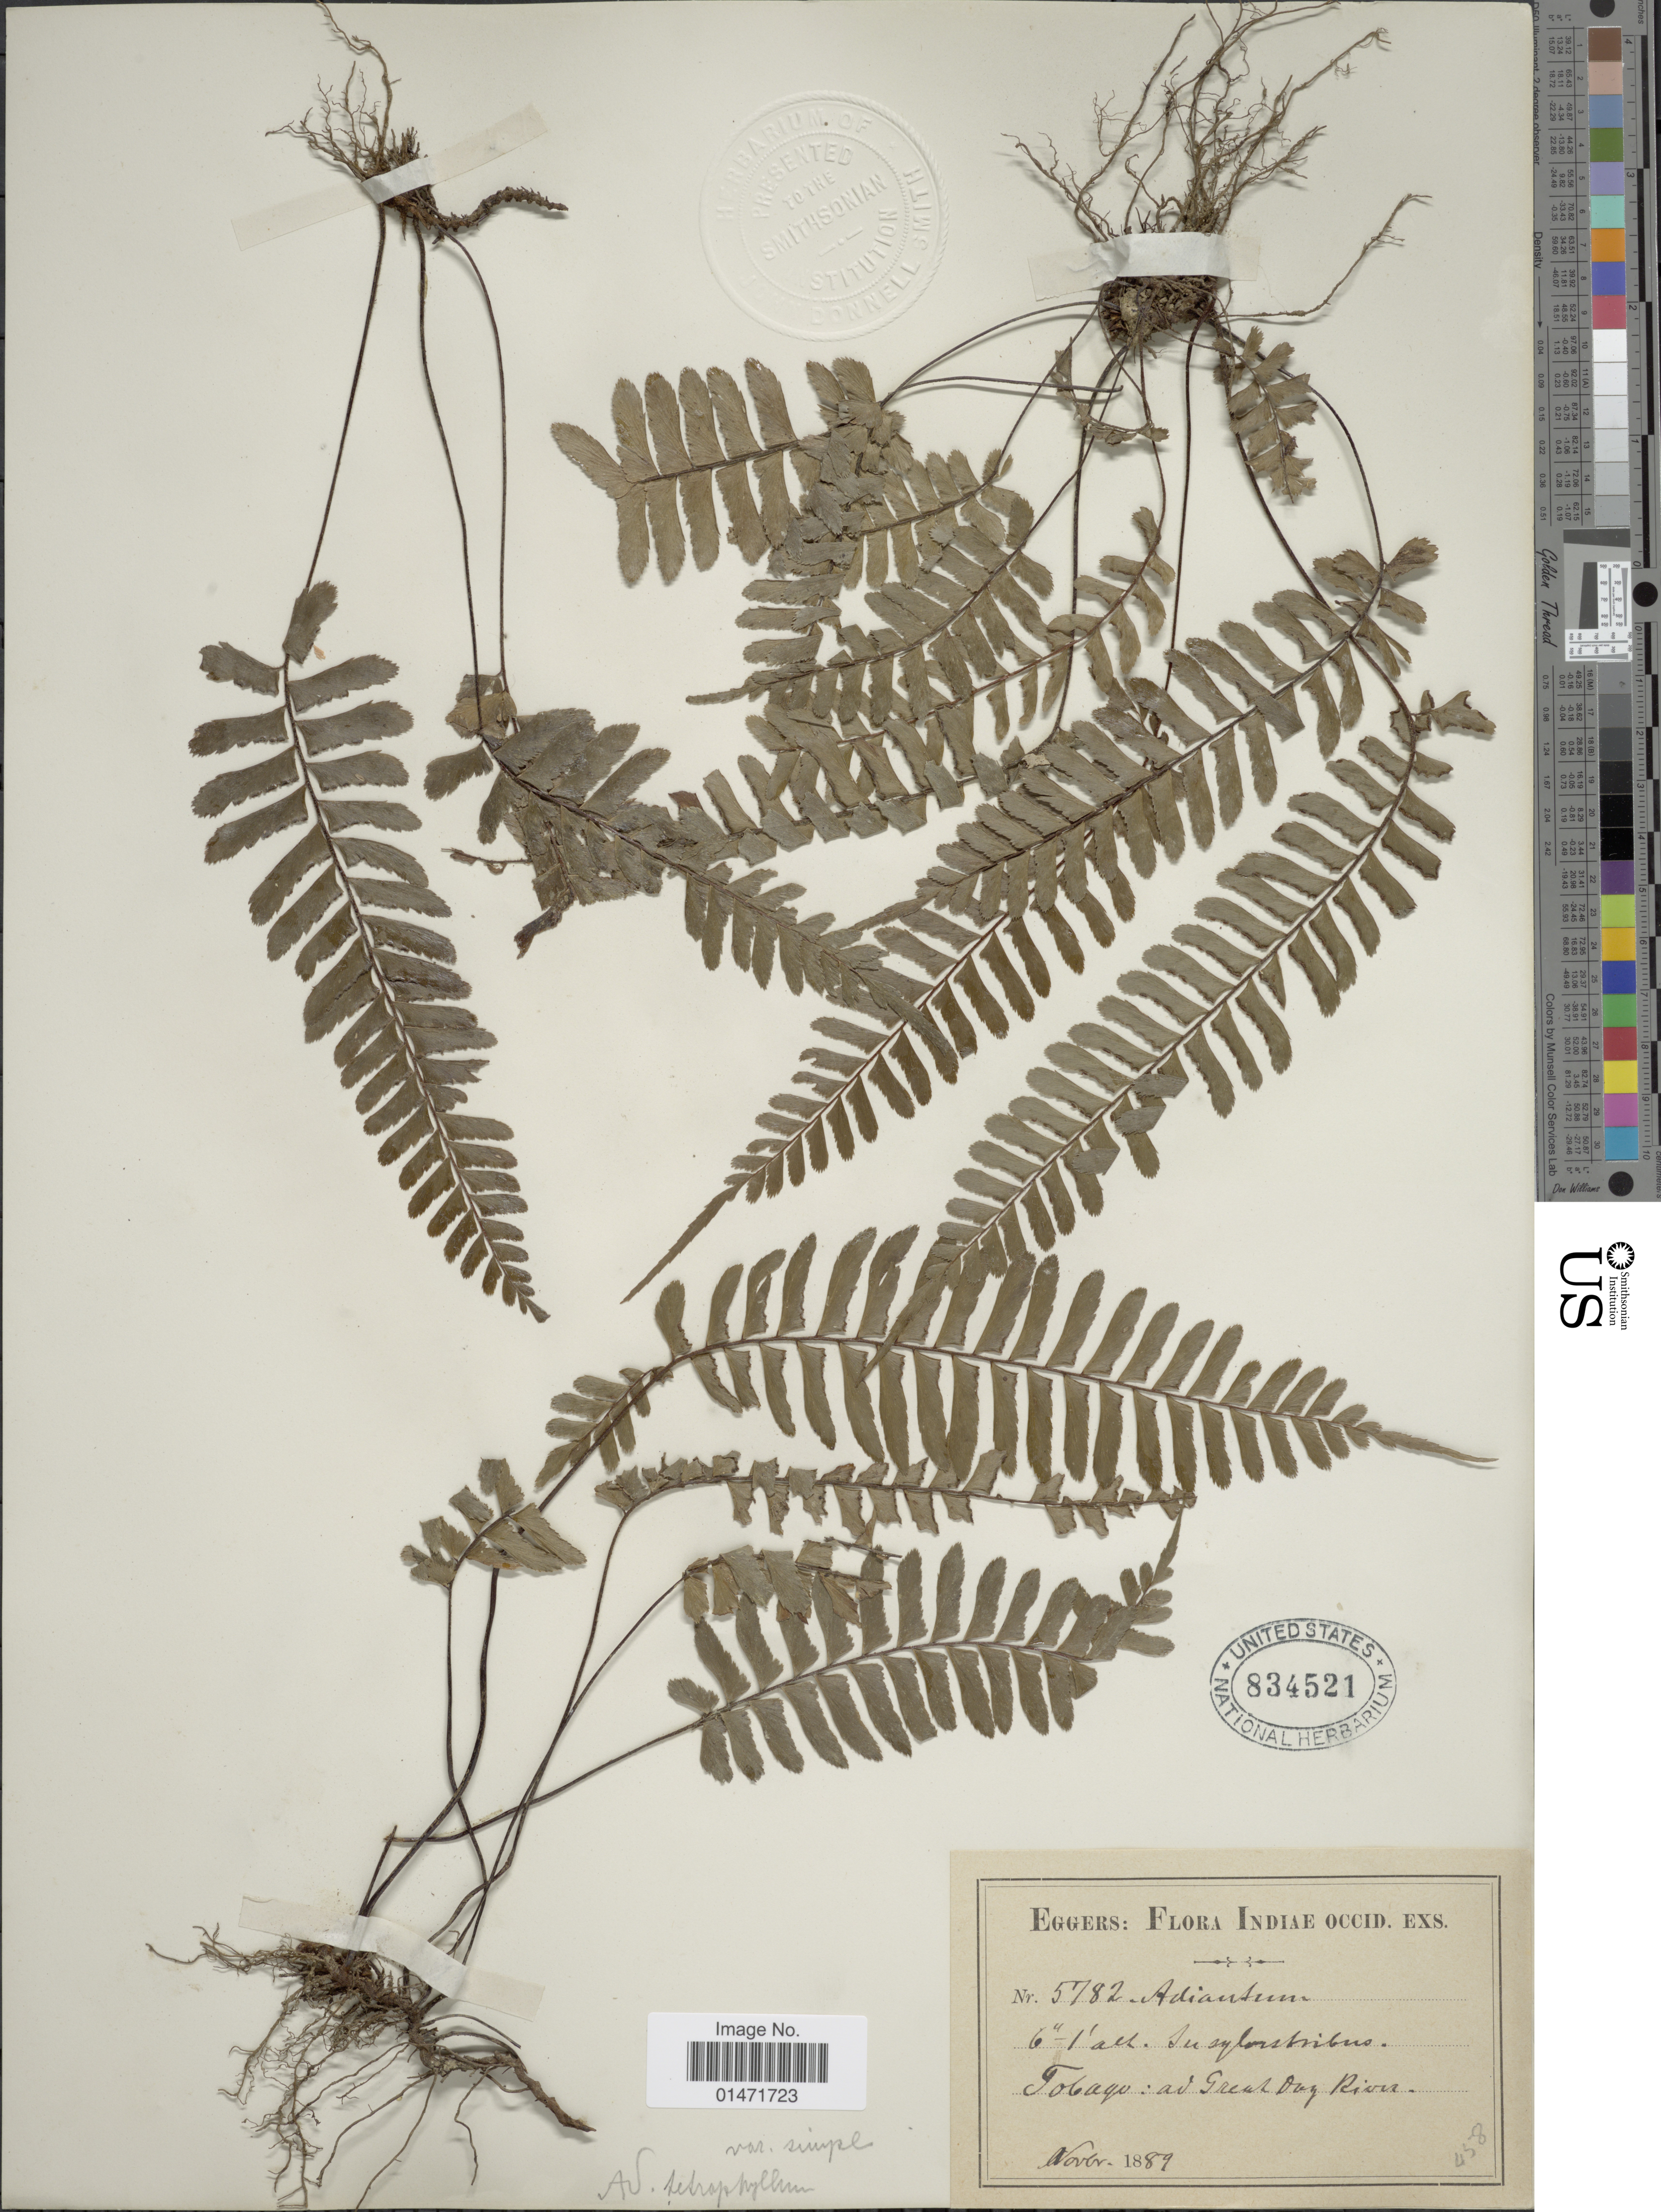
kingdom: Plantae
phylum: Tracheophyta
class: Polypodiopsida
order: Polypodiales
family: Pteridaceae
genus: Adiantum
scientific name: Adiantum tetraphyllum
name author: Humb. & Bonpl. ex Willd.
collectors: -. Eggers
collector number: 5782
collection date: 1889-11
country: Trinidad and Tobago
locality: Tobago: ad Great Dog River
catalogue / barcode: US 834521